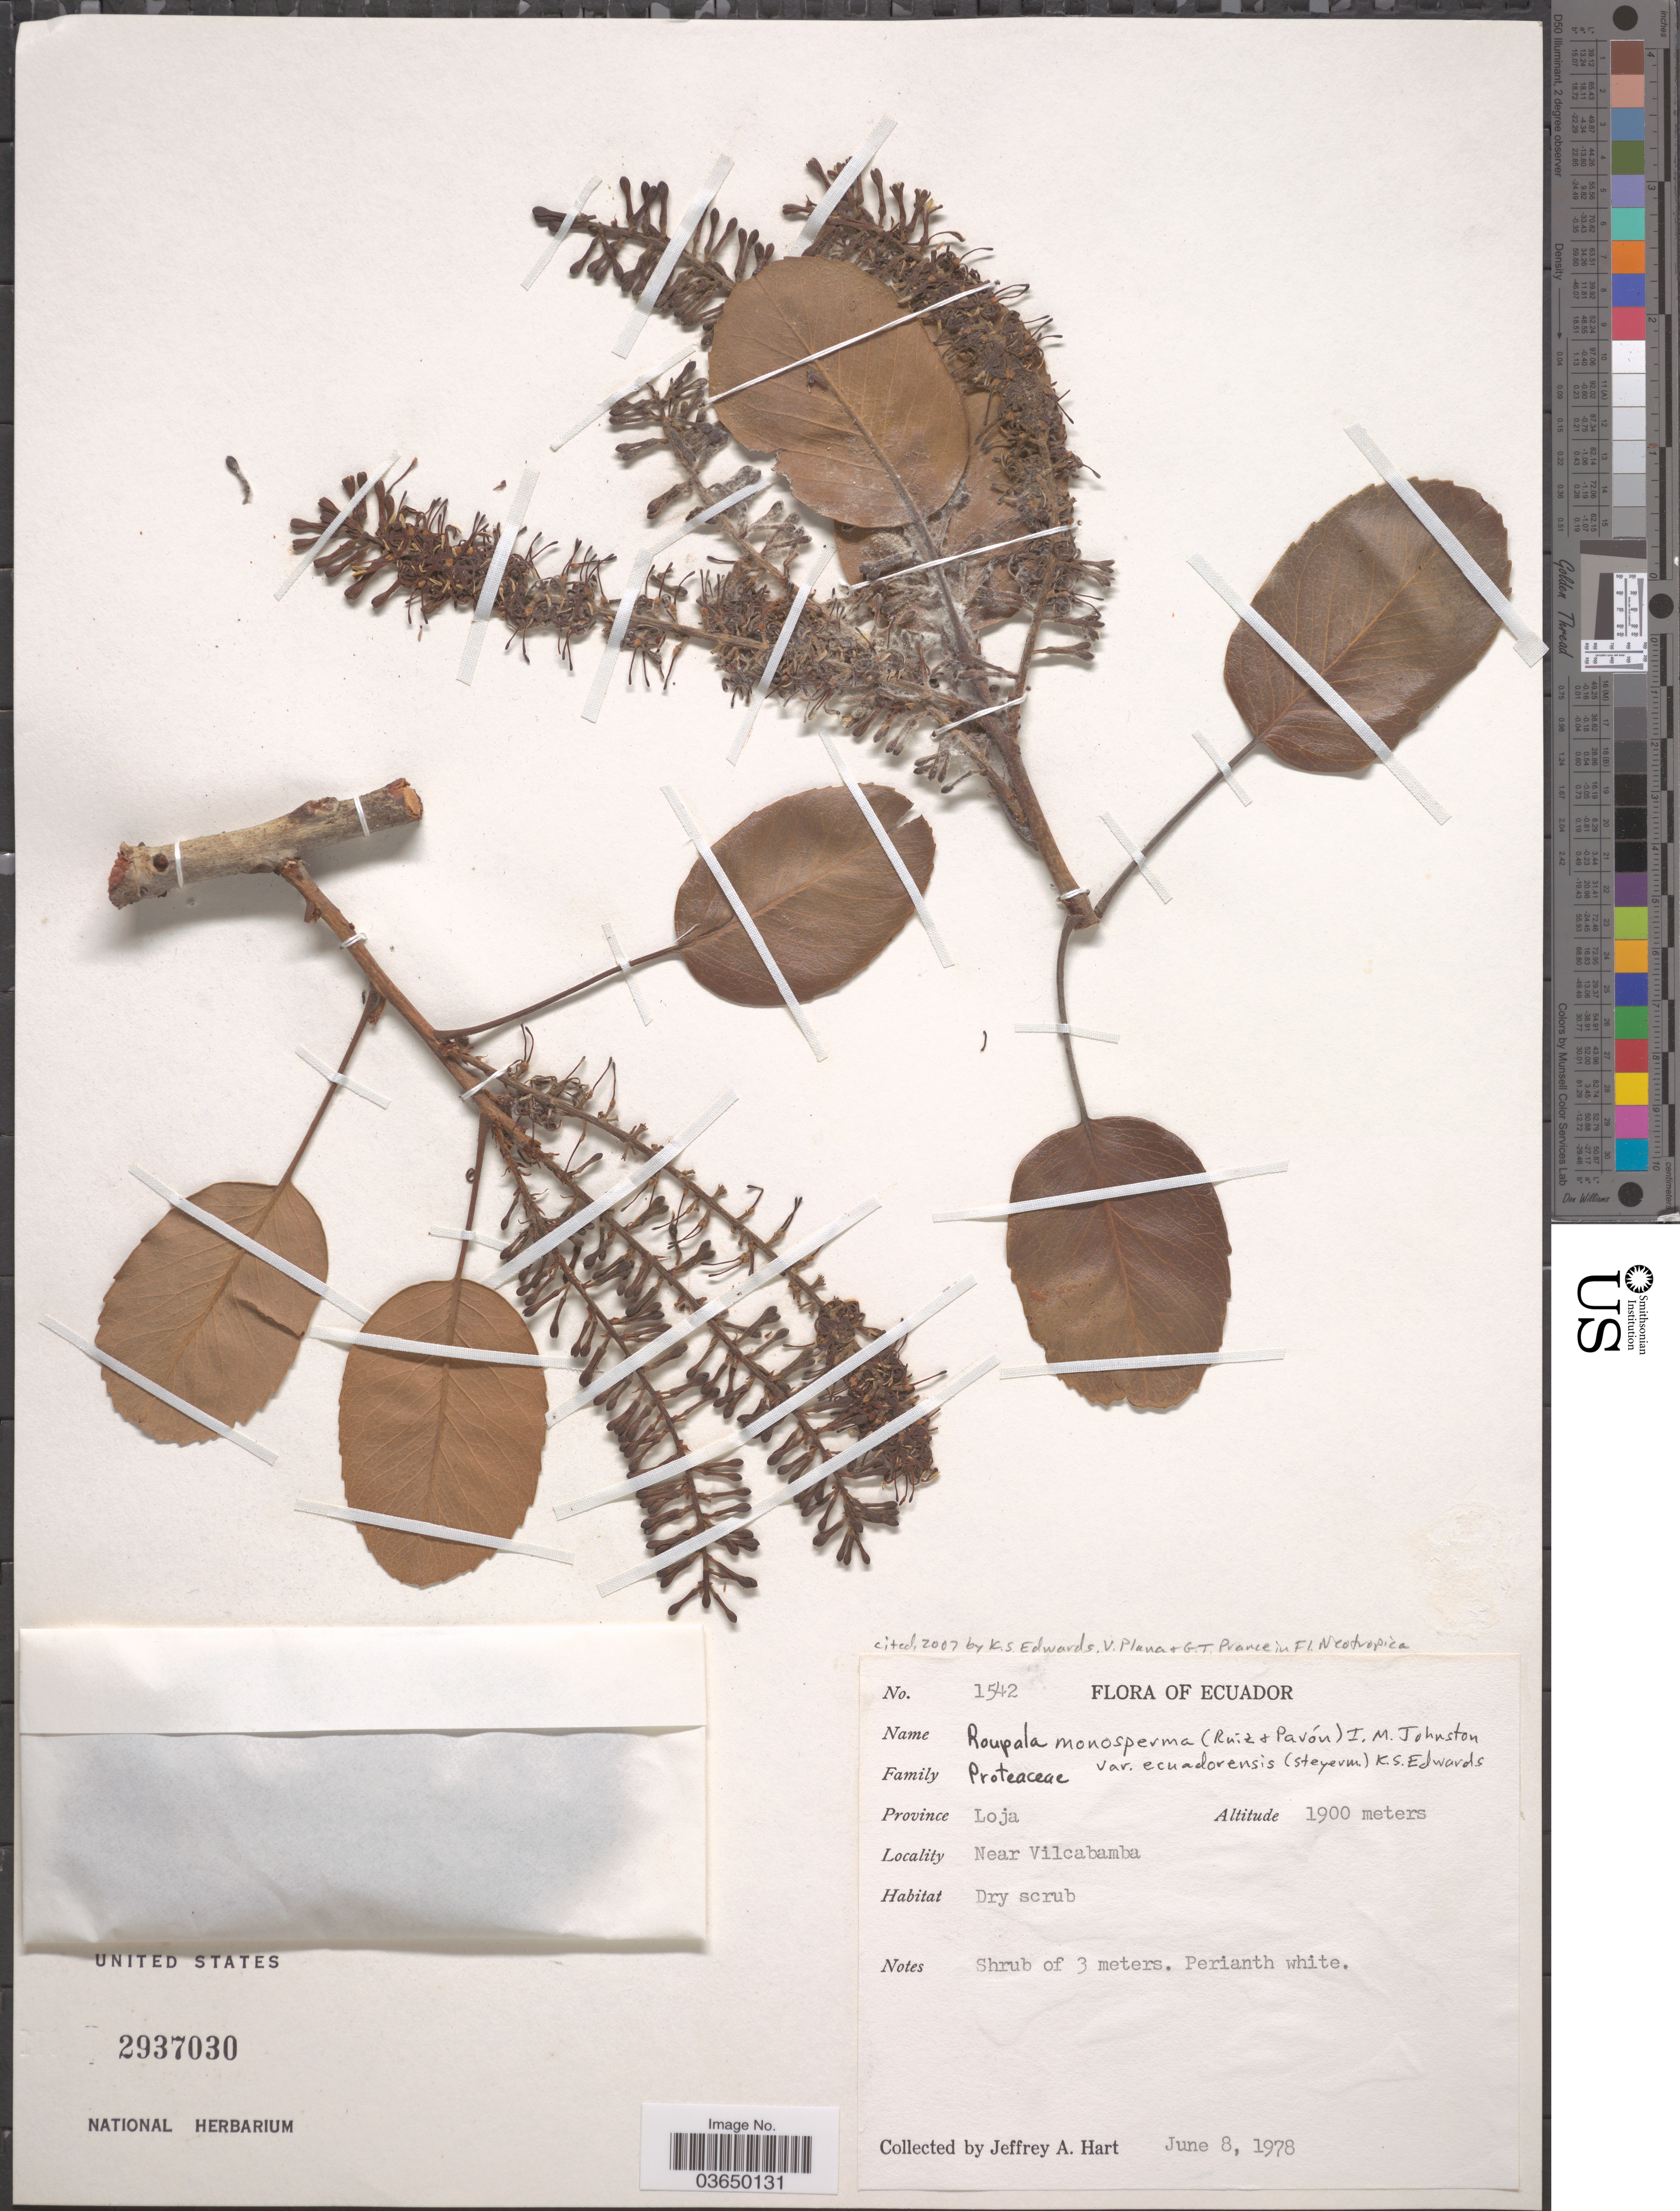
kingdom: Plantae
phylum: Tracheophyta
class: Magnoliopsida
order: Proteales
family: Proteaceae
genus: Roupala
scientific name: Roupala monosperma var. ecuadorensis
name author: (Steyerm.) K.S. Edwards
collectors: J. A. Hart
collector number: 1542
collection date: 1978-06-08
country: Ecuador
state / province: Loja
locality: Near Vilcabamba.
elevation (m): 1900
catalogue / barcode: US 2937030